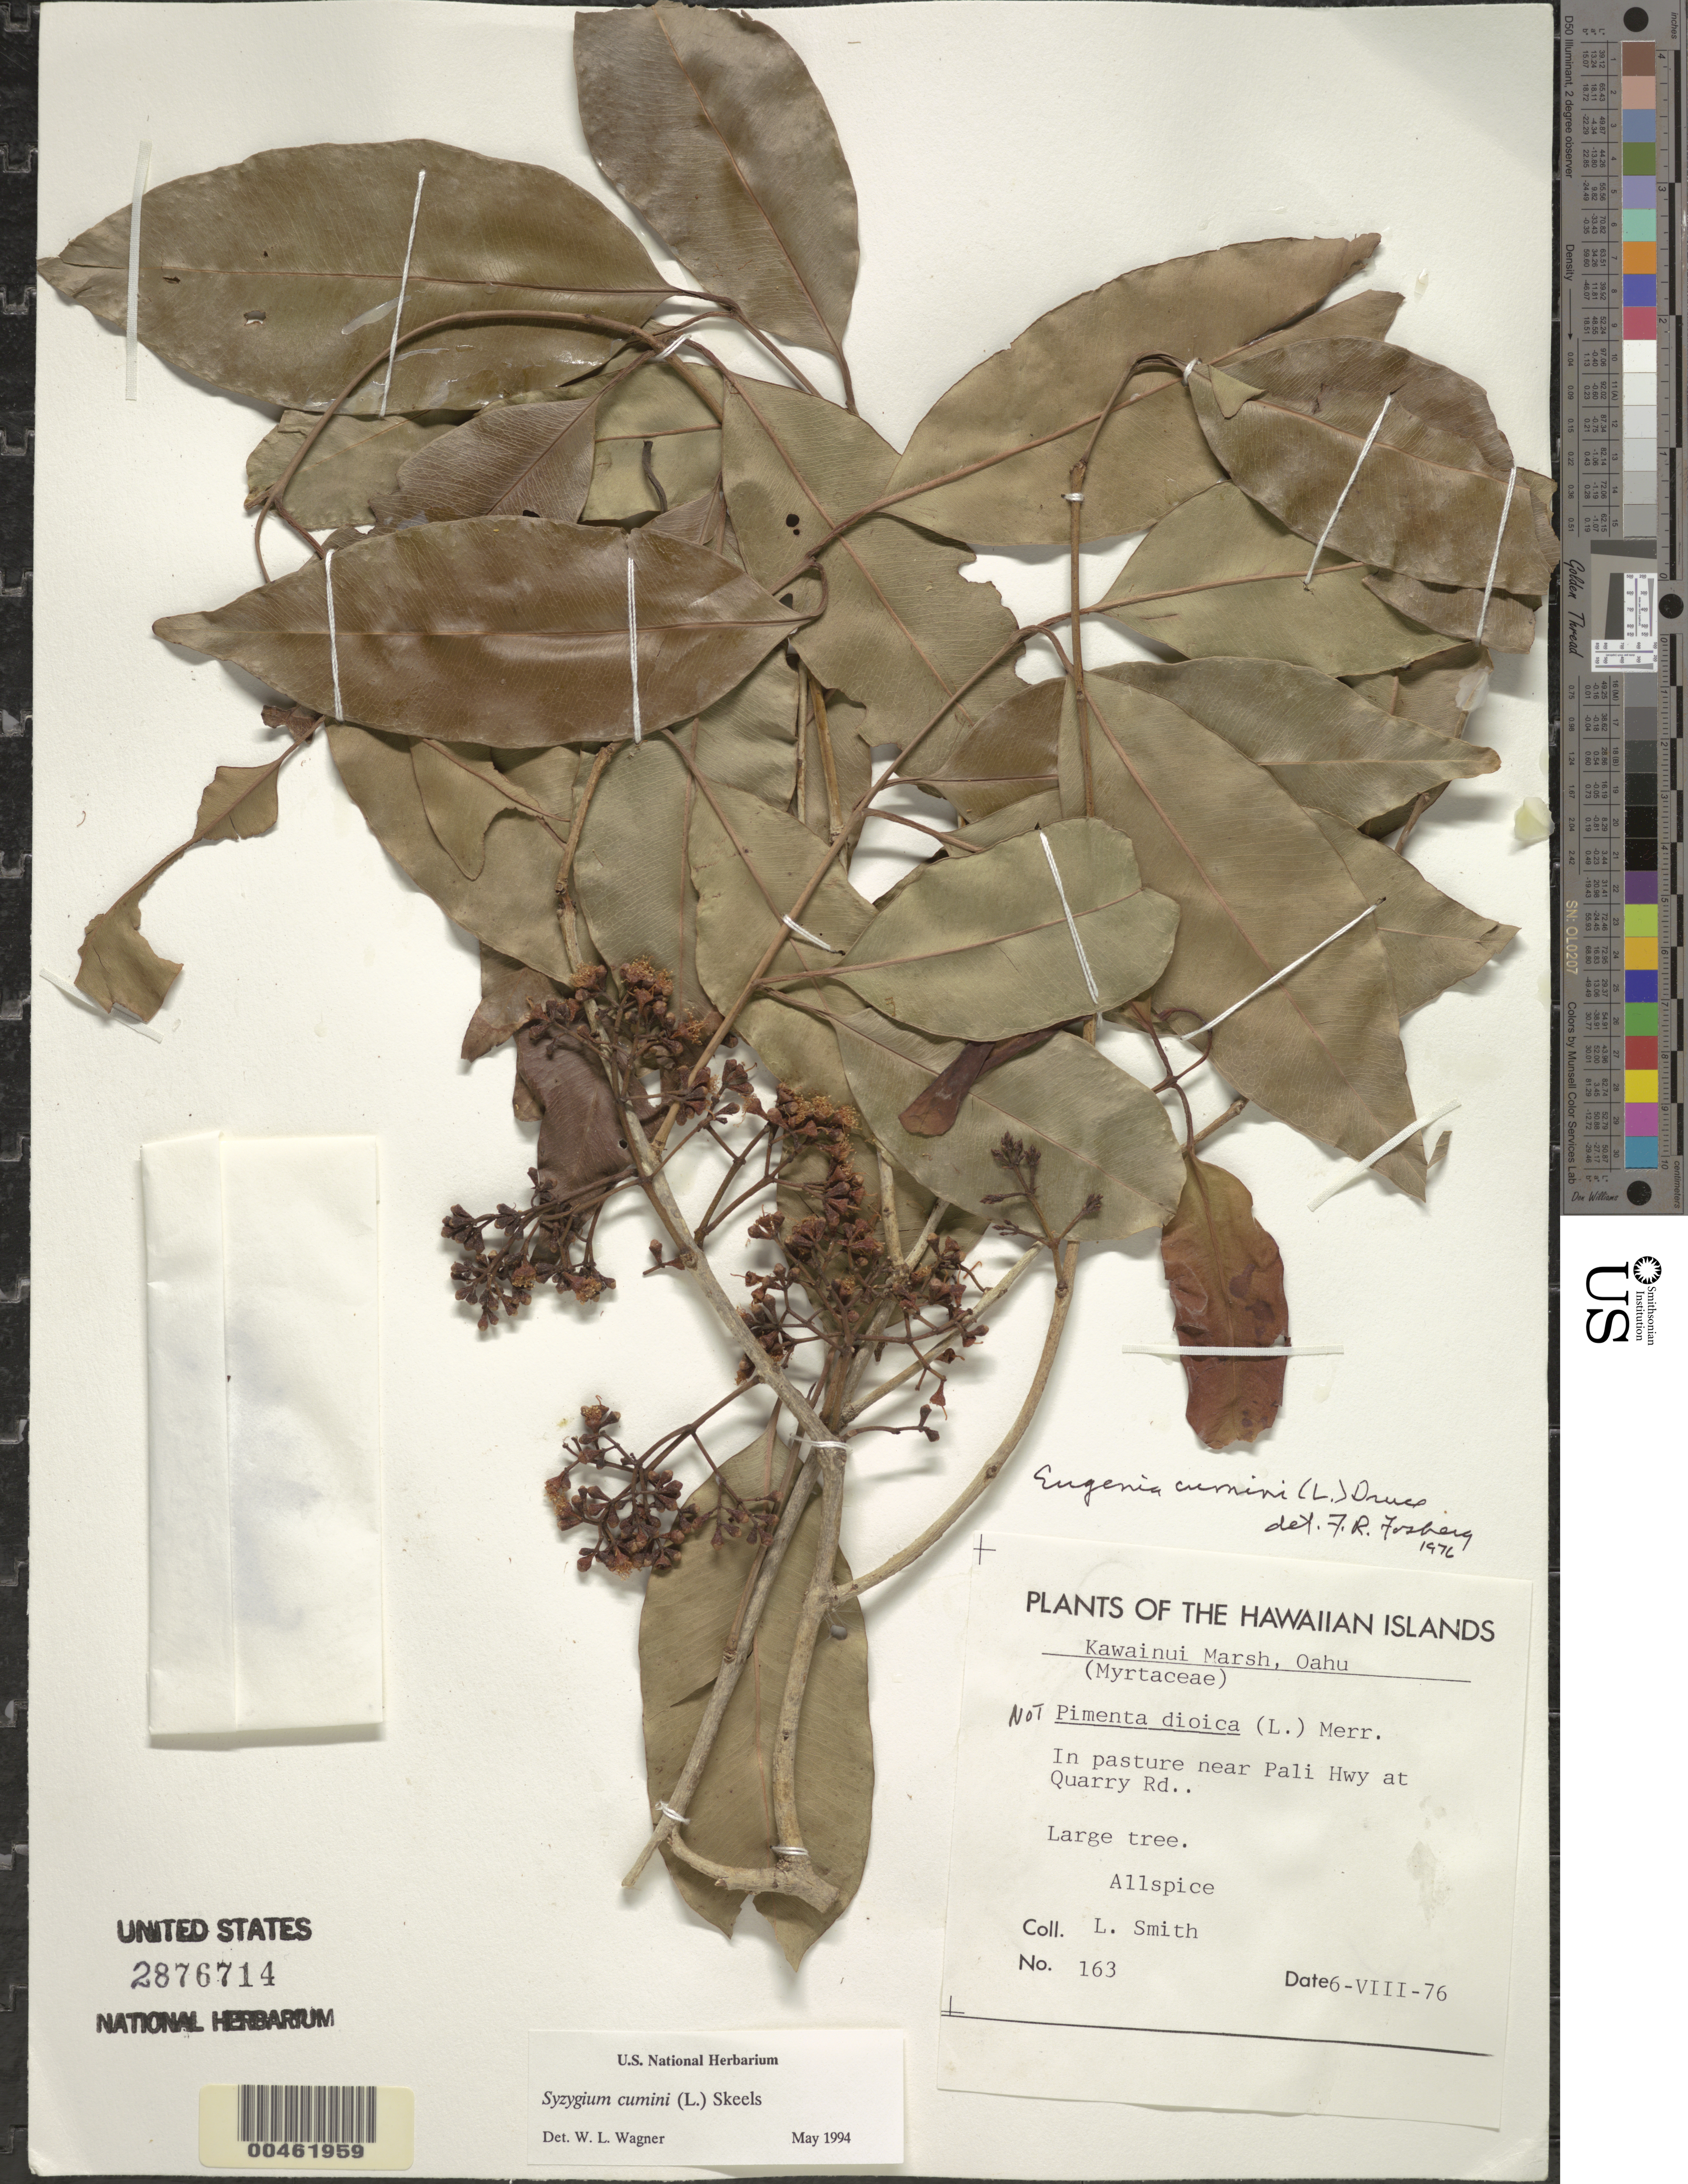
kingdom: Plantae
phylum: Tracheophyta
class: Magnoliopsida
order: Myrtales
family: Myrtaceae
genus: Syzygium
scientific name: Syzygium cumini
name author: (L.) Skeels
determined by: Wagner, W. L., (BOT), Smithsonian Institution - National Museum of Natural History (UNITED STATES)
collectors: L. Smith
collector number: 163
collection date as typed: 6 Aug 1976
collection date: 1976-08-06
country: United States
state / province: Hawaii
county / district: Honolulu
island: Oahu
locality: Kawainui Marsh, near pasture at Pali Highway at Quarry Road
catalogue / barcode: US 2876714